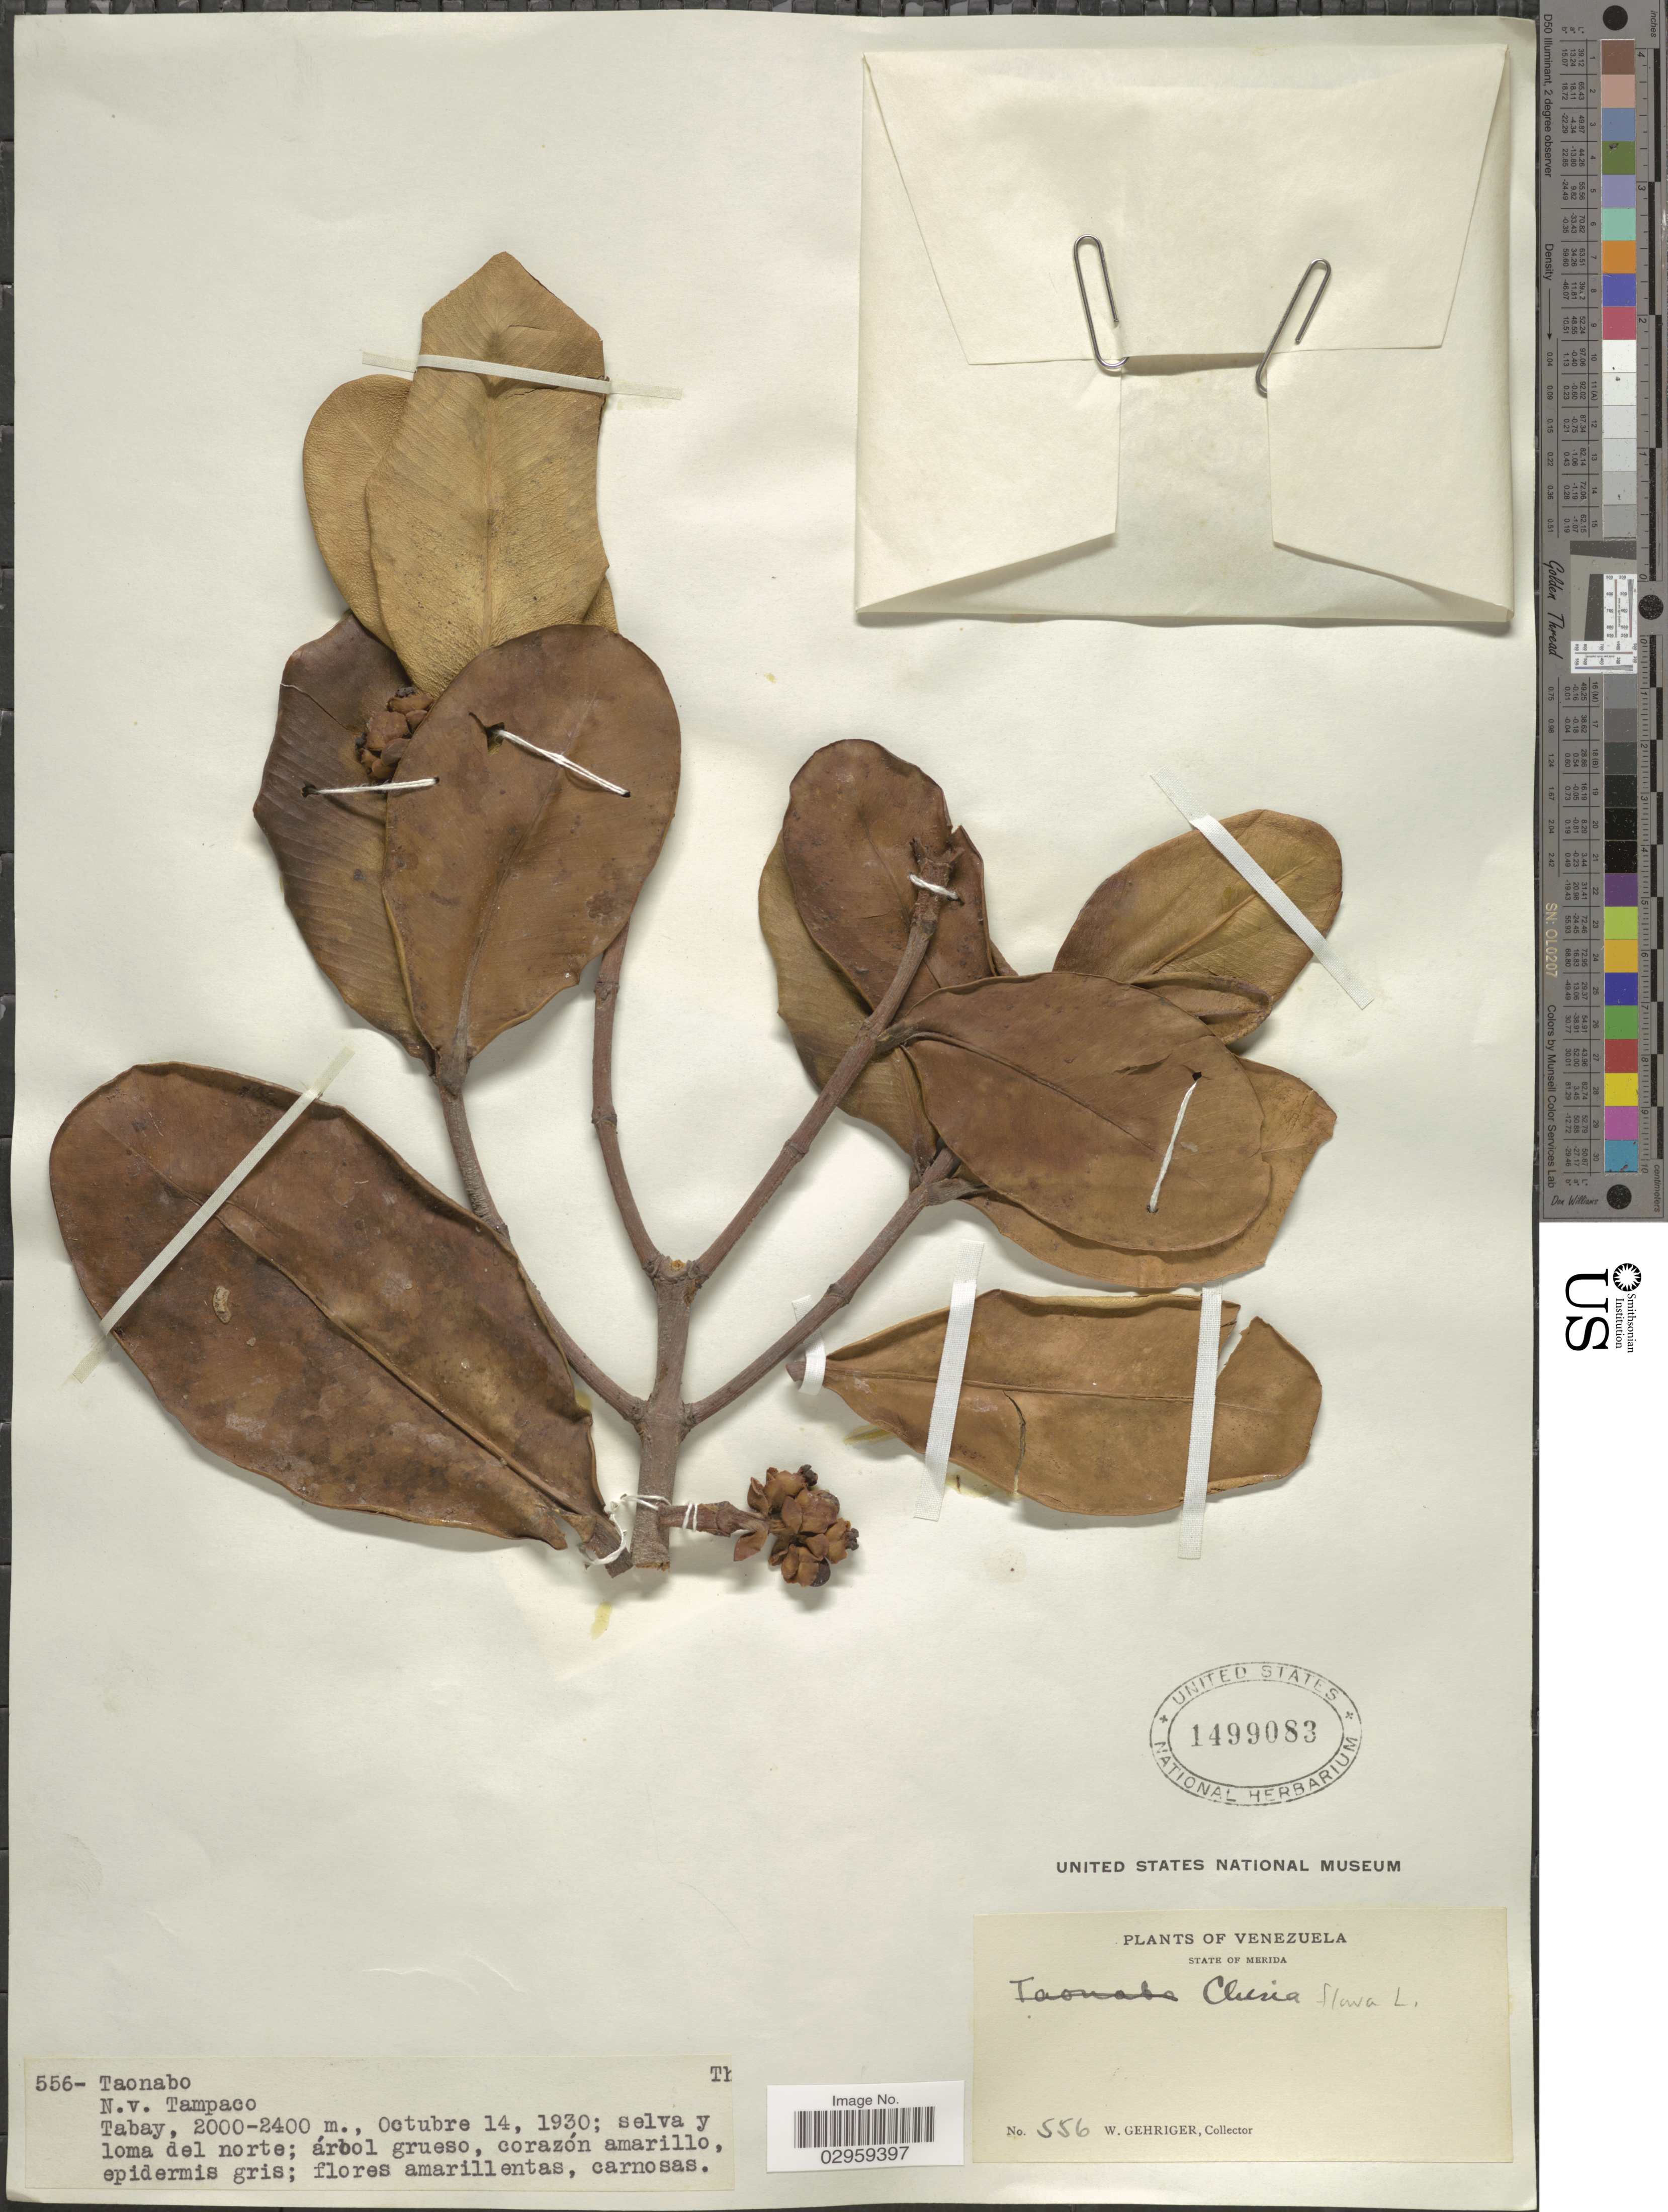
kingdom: Plantae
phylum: Tracheophyta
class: Magnoliopsida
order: Malpighiales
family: Clusiaceae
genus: Clusia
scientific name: Clusia flava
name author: Jacq.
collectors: W. Gehriger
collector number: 556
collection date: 1930-10-14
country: Venezuela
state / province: Mérida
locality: State of Merida. Tabay.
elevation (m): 2000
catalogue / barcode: US 1499083